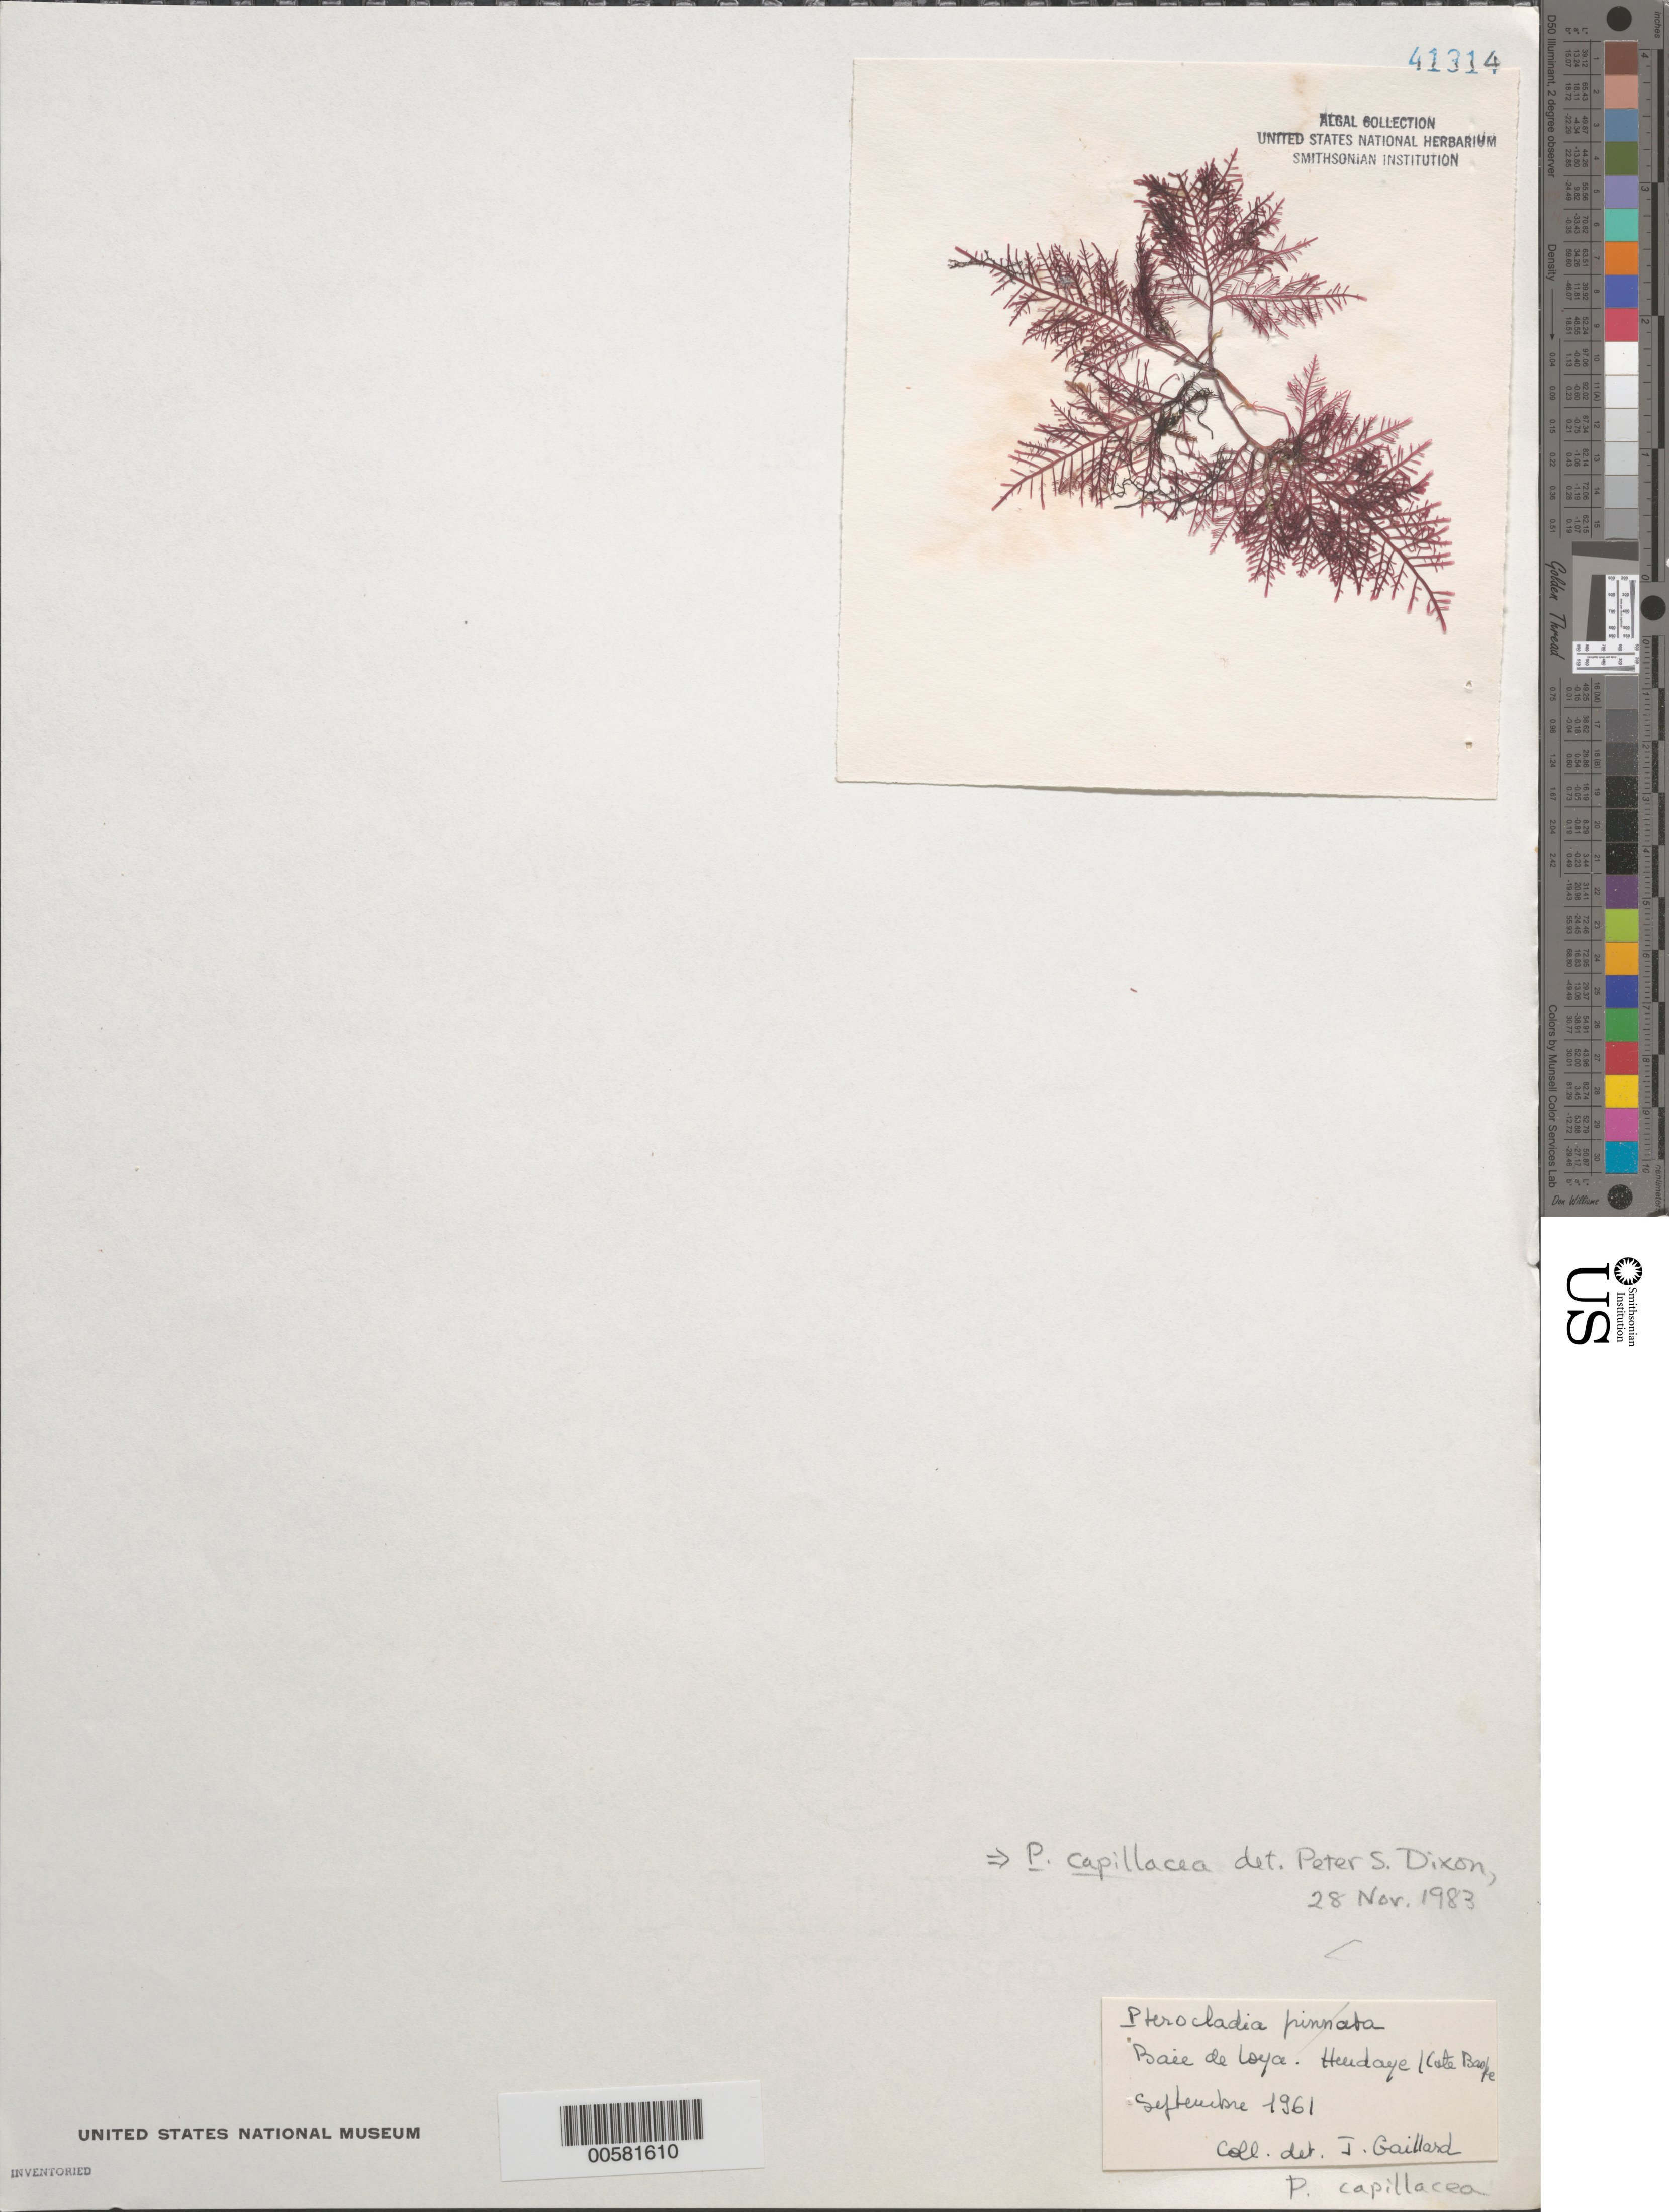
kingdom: Plantae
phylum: Rhodophyta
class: Florideophyceae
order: Gelidiales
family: Pterocladiaceae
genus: Pterocladiella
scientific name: Pterocladiella capillacea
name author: (S.G. Gmel.) Santelices & Hommers.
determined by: Algae name updating Project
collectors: J. Gaillard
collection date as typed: Sep 1961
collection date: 1961-09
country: France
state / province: Nouvelle-Aquitaine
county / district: Pyrénées-Atlantiques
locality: Baie de Loya, Hendaye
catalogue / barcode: US 41314